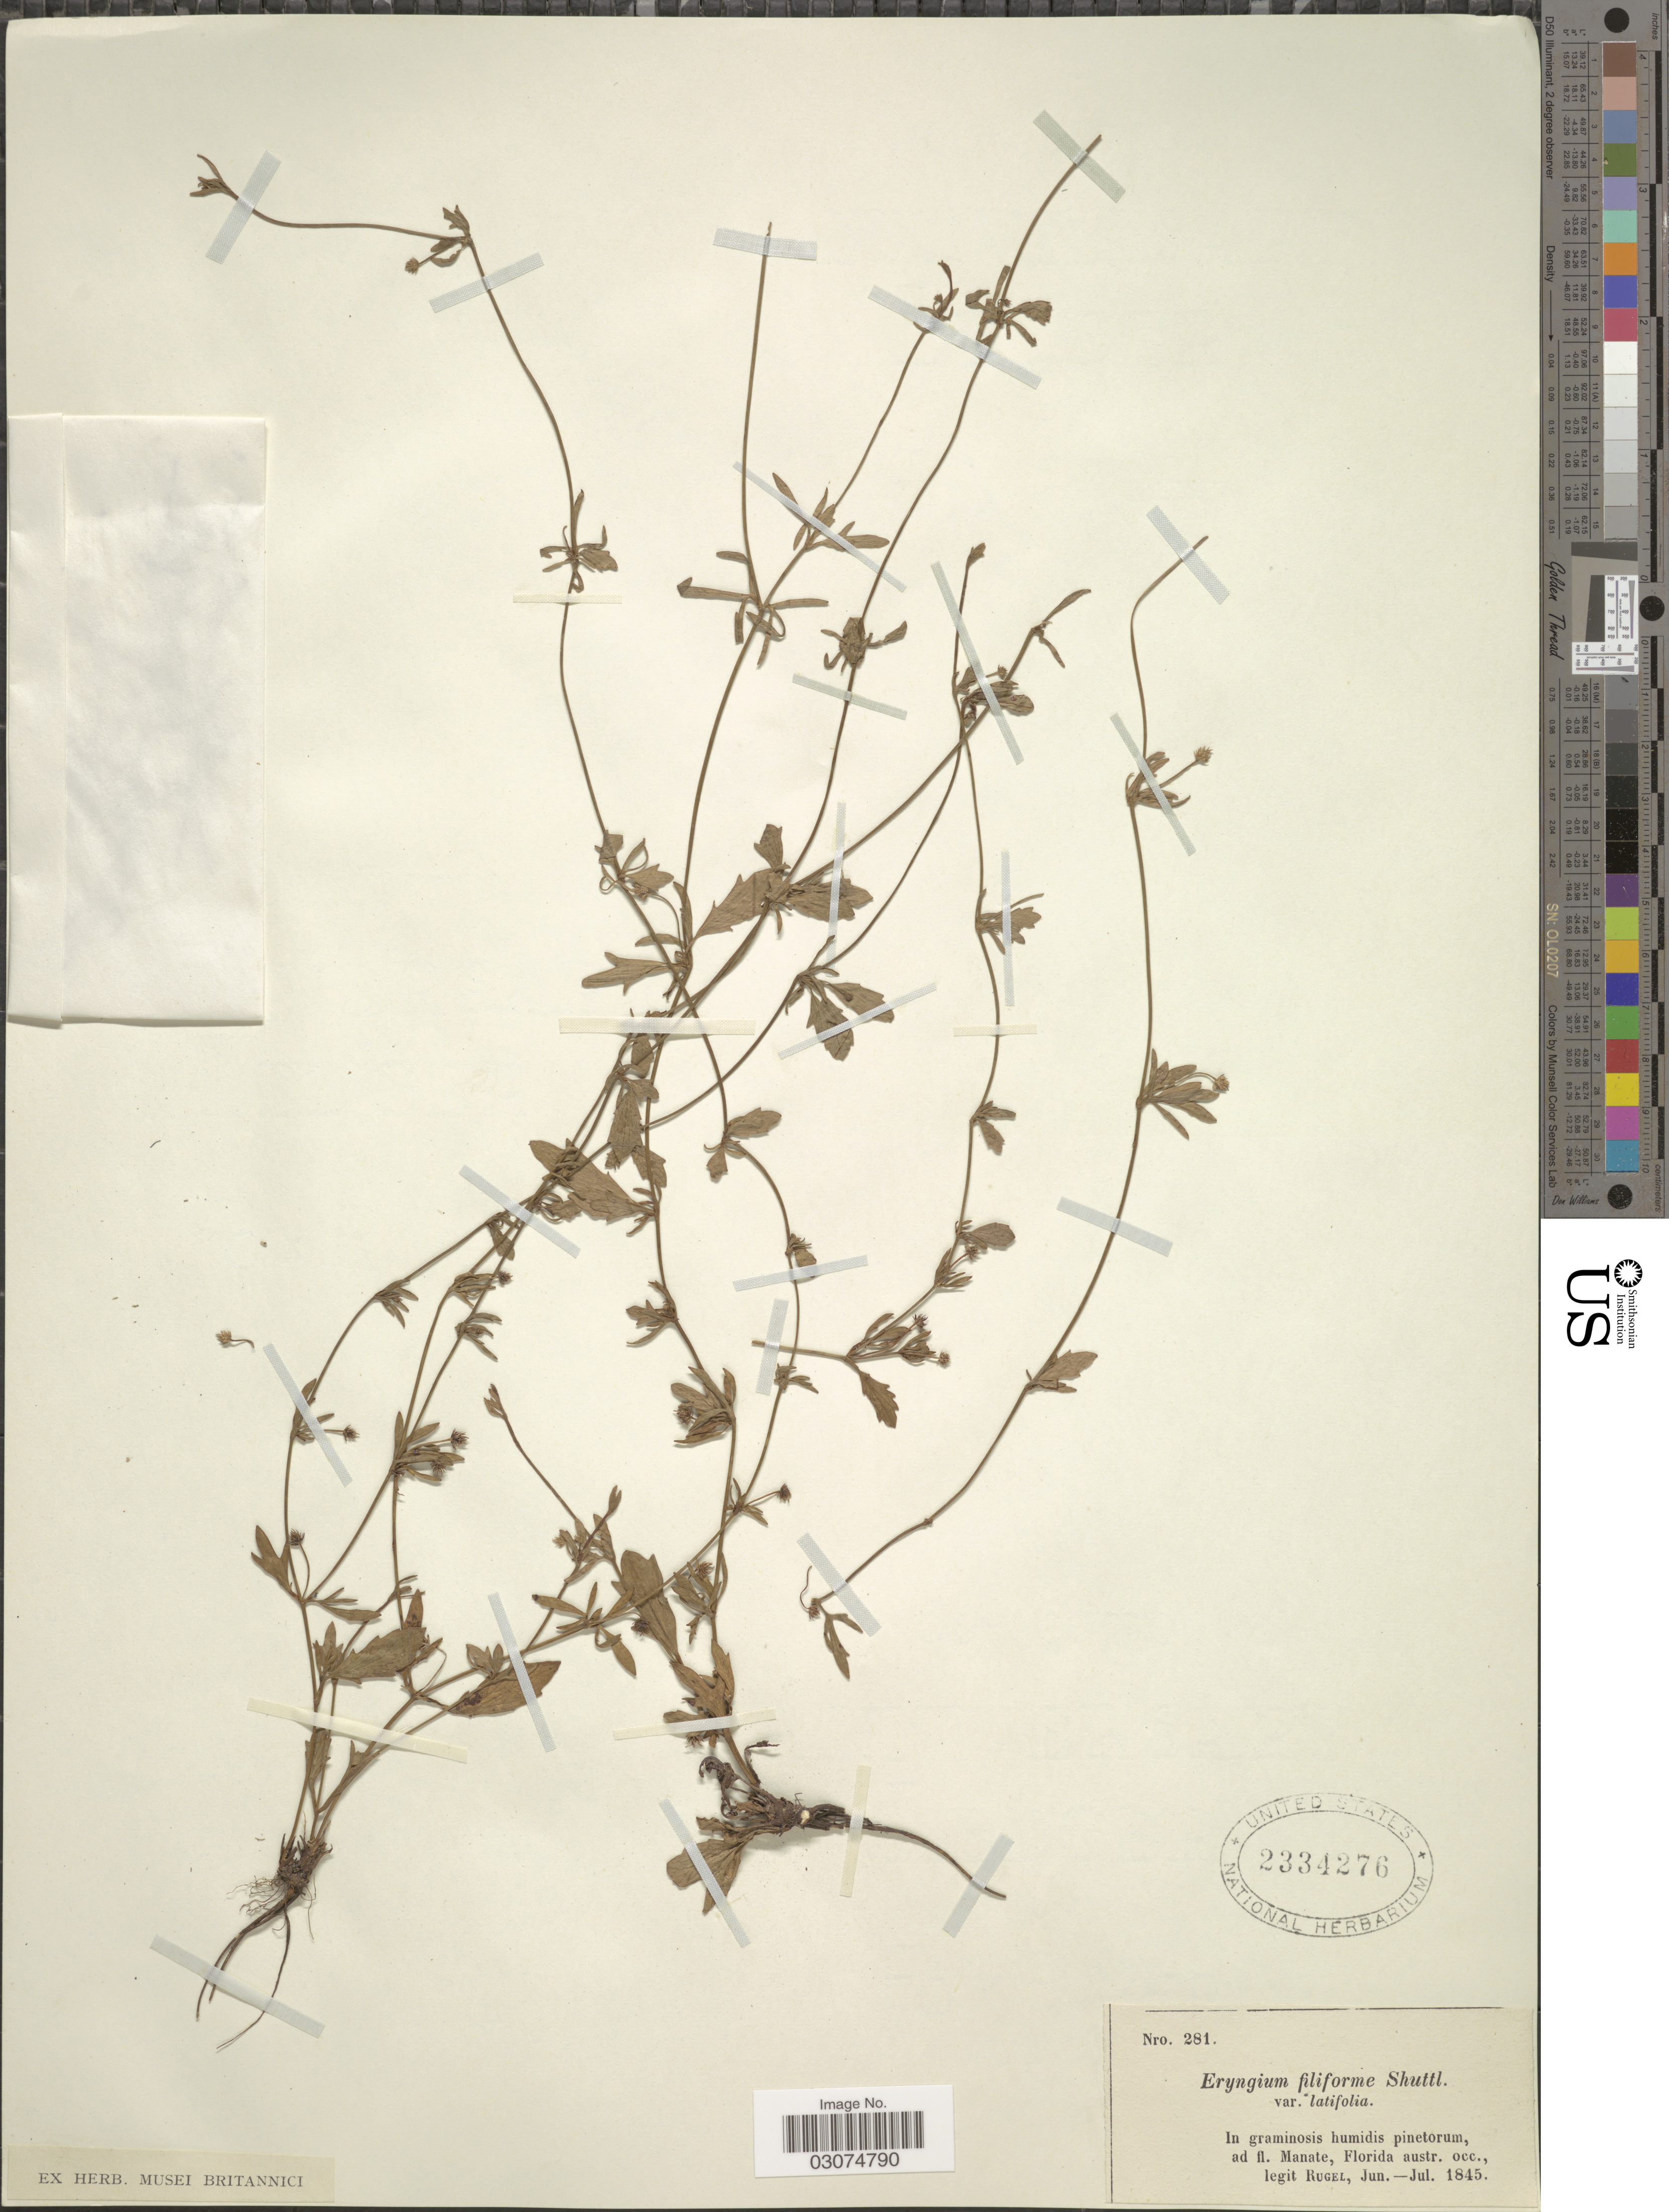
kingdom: Plantae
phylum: Tracheophyta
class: Magnoliopsida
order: Apiales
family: Apiaceae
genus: Eryngium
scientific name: Eryngium baldwinii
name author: Spreng.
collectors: Rugel, --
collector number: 281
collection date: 1845-06/1845-07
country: United States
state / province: Florida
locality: In graminosis humidis pinetorum, ad fl. Manate, Florida austr. occ.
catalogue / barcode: US 2334276